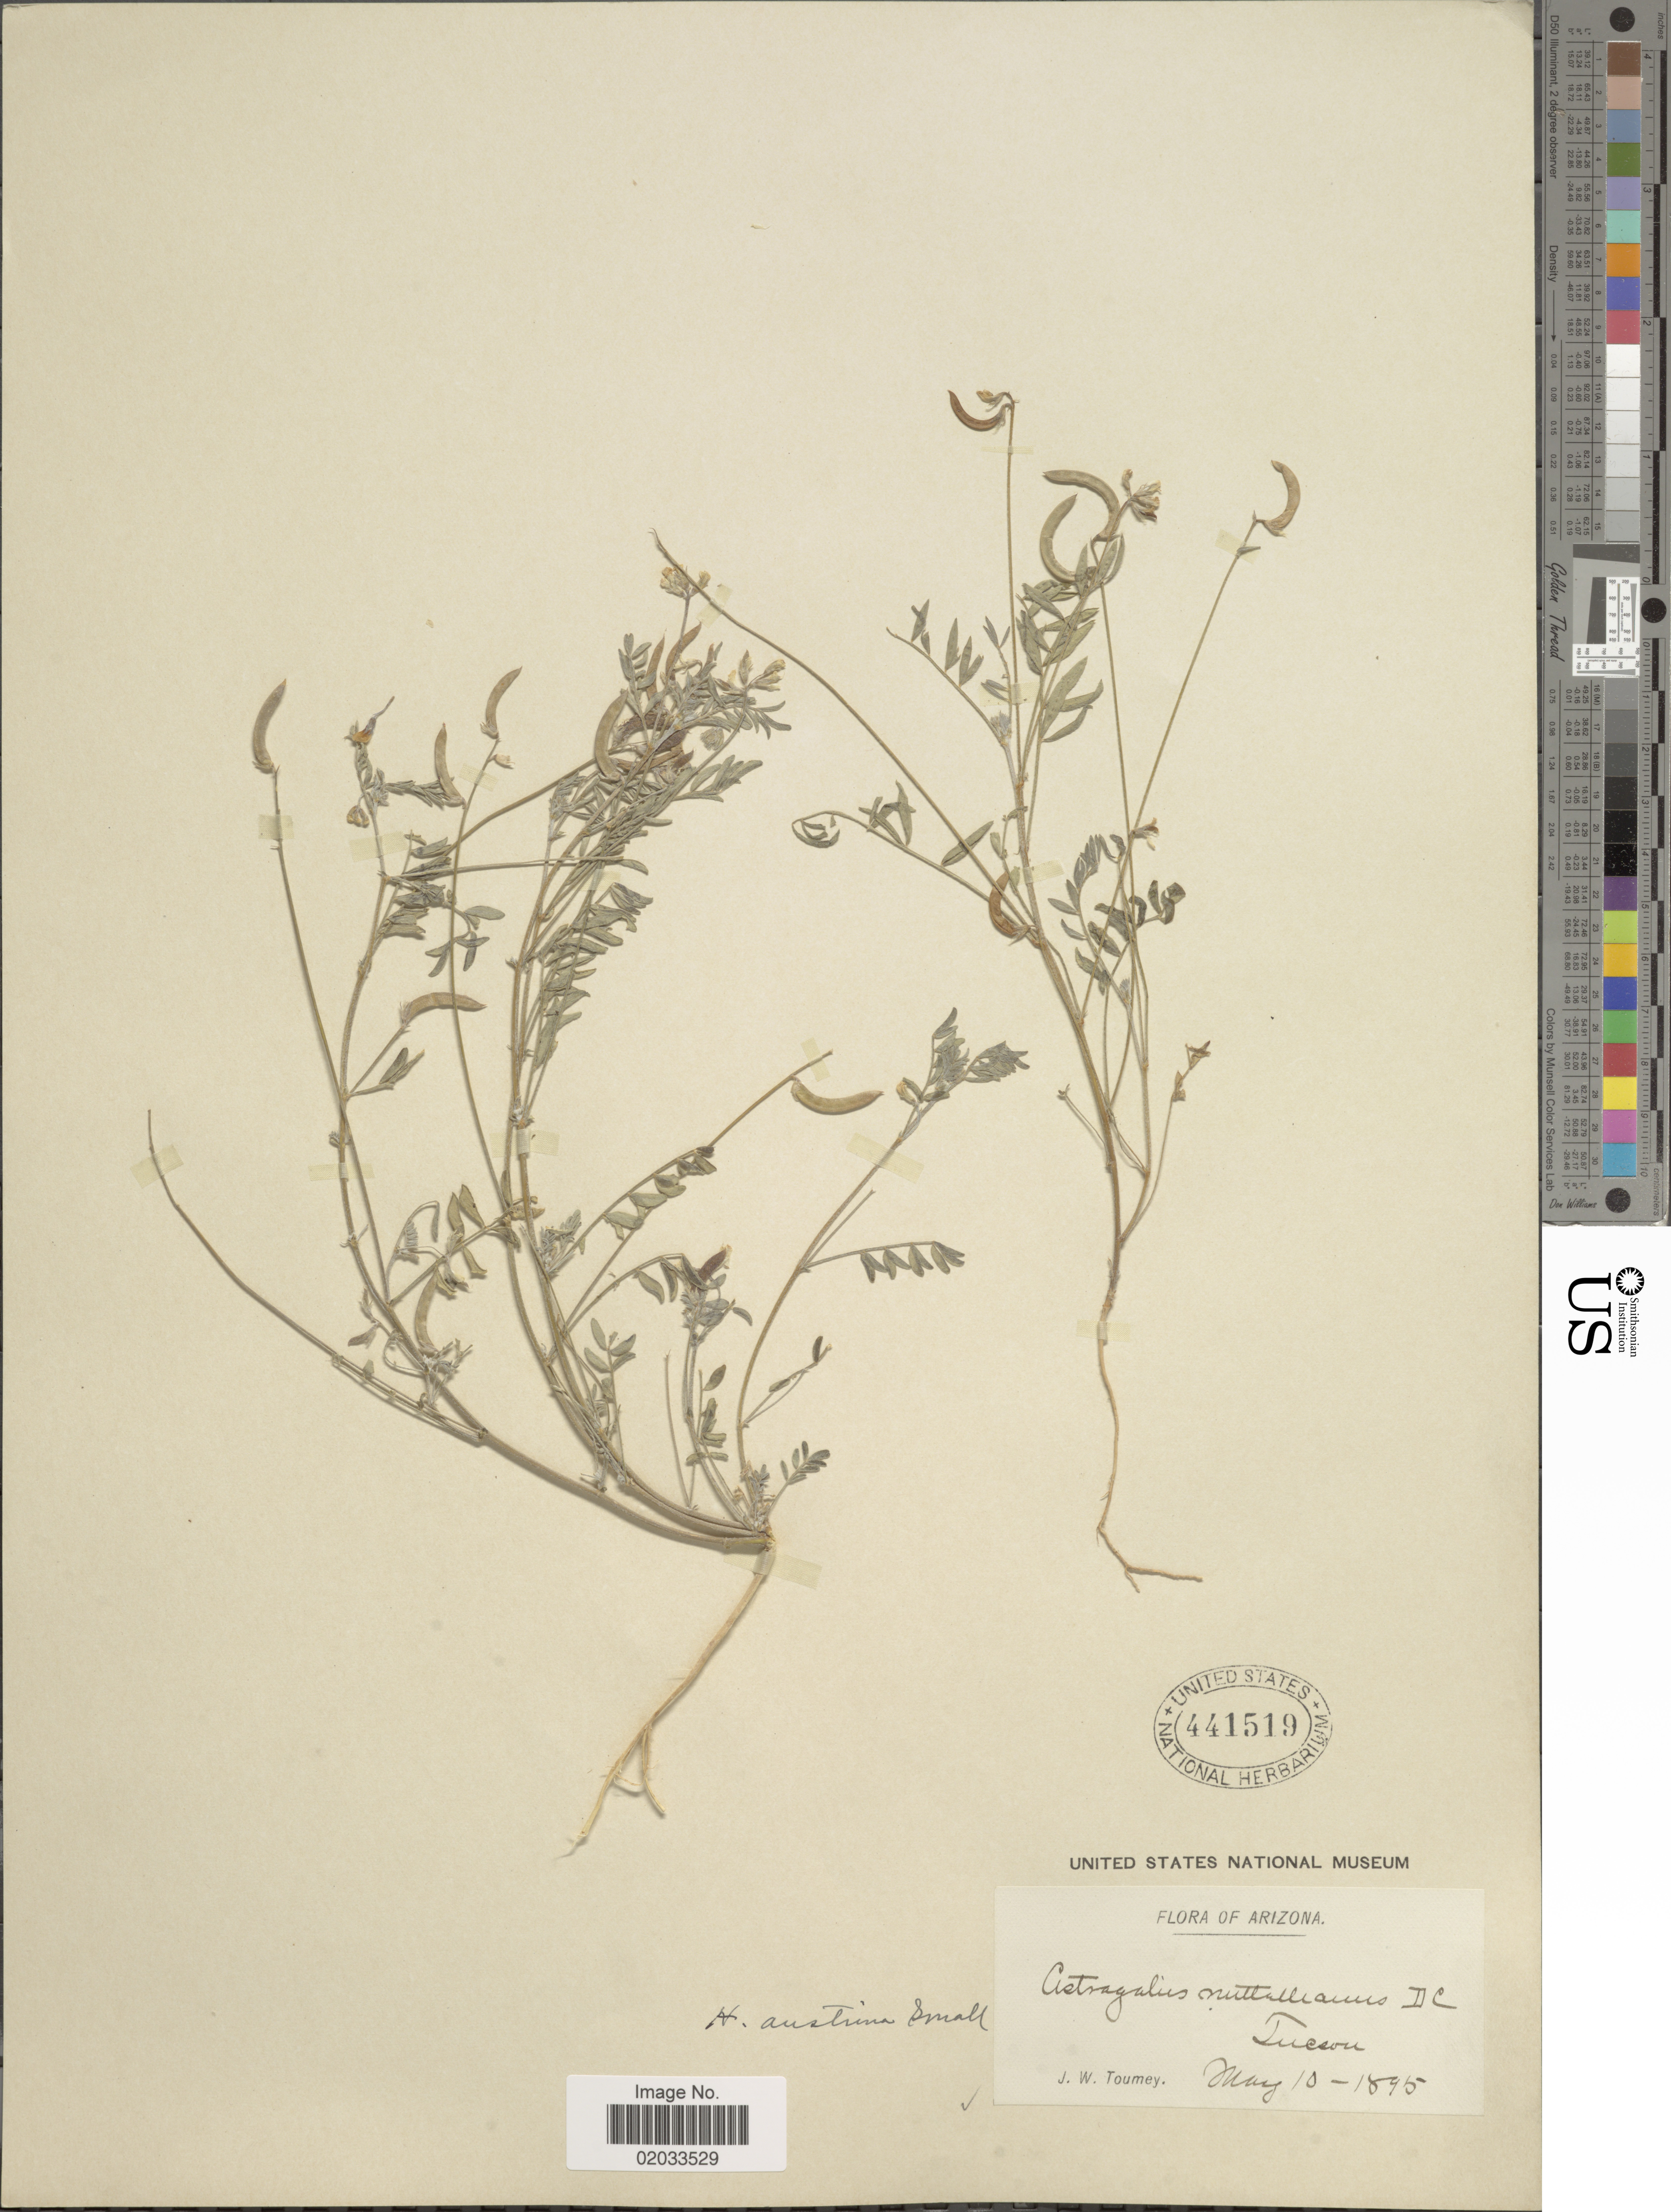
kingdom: Plantae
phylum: Tracheophyta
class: Magnoliopsida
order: Fabales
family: Fabaceae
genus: Astragalus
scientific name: Astragalus emoryanus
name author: (Rydb.) Cory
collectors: J. W. Toumey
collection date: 1895-05-10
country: United States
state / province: Arizona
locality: Tucson.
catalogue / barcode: US 441519